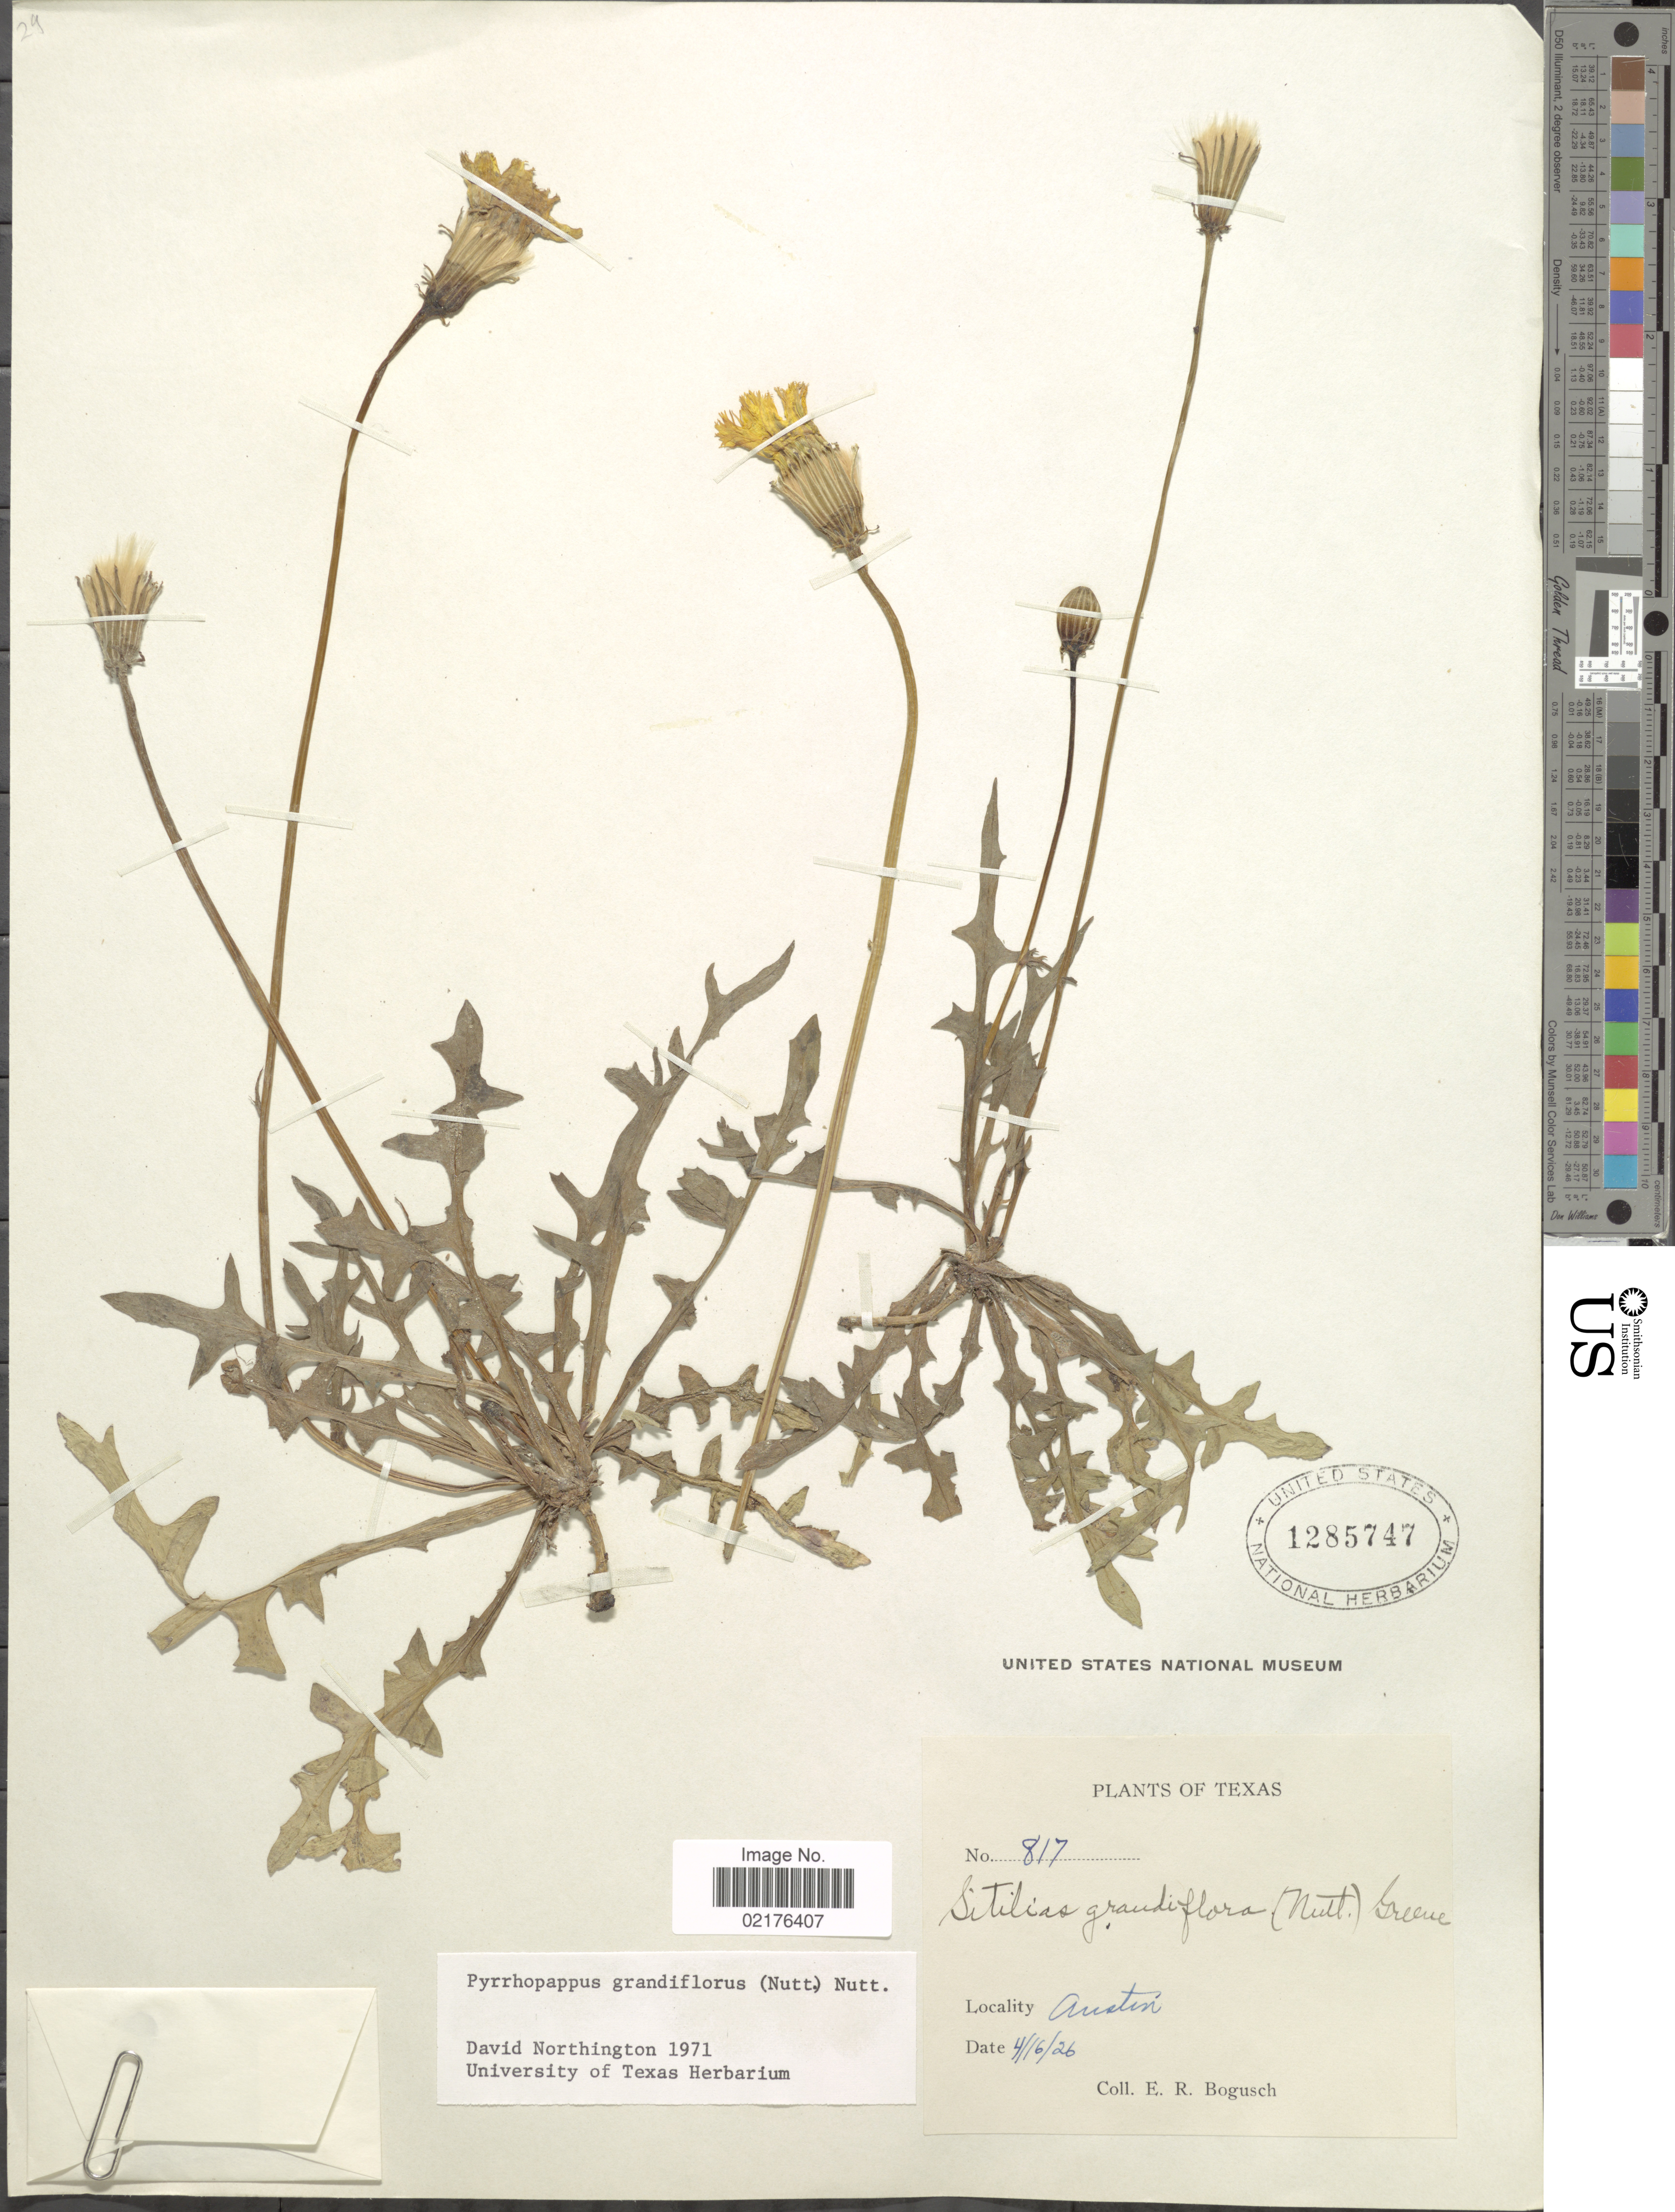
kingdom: Plantae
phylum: Tracheophyta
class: Magnoliopsida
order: Asterales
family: Asteraceae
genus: Pyrrhopappus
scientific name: Pyrrhopappus grandiflorus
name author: (Nutt.) Nutt.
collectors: E. Bogusch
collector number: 817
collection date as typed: Transcribed d/m/y: 16/4/26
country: United States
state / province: Texas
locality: Austin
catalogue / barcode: US 1285747